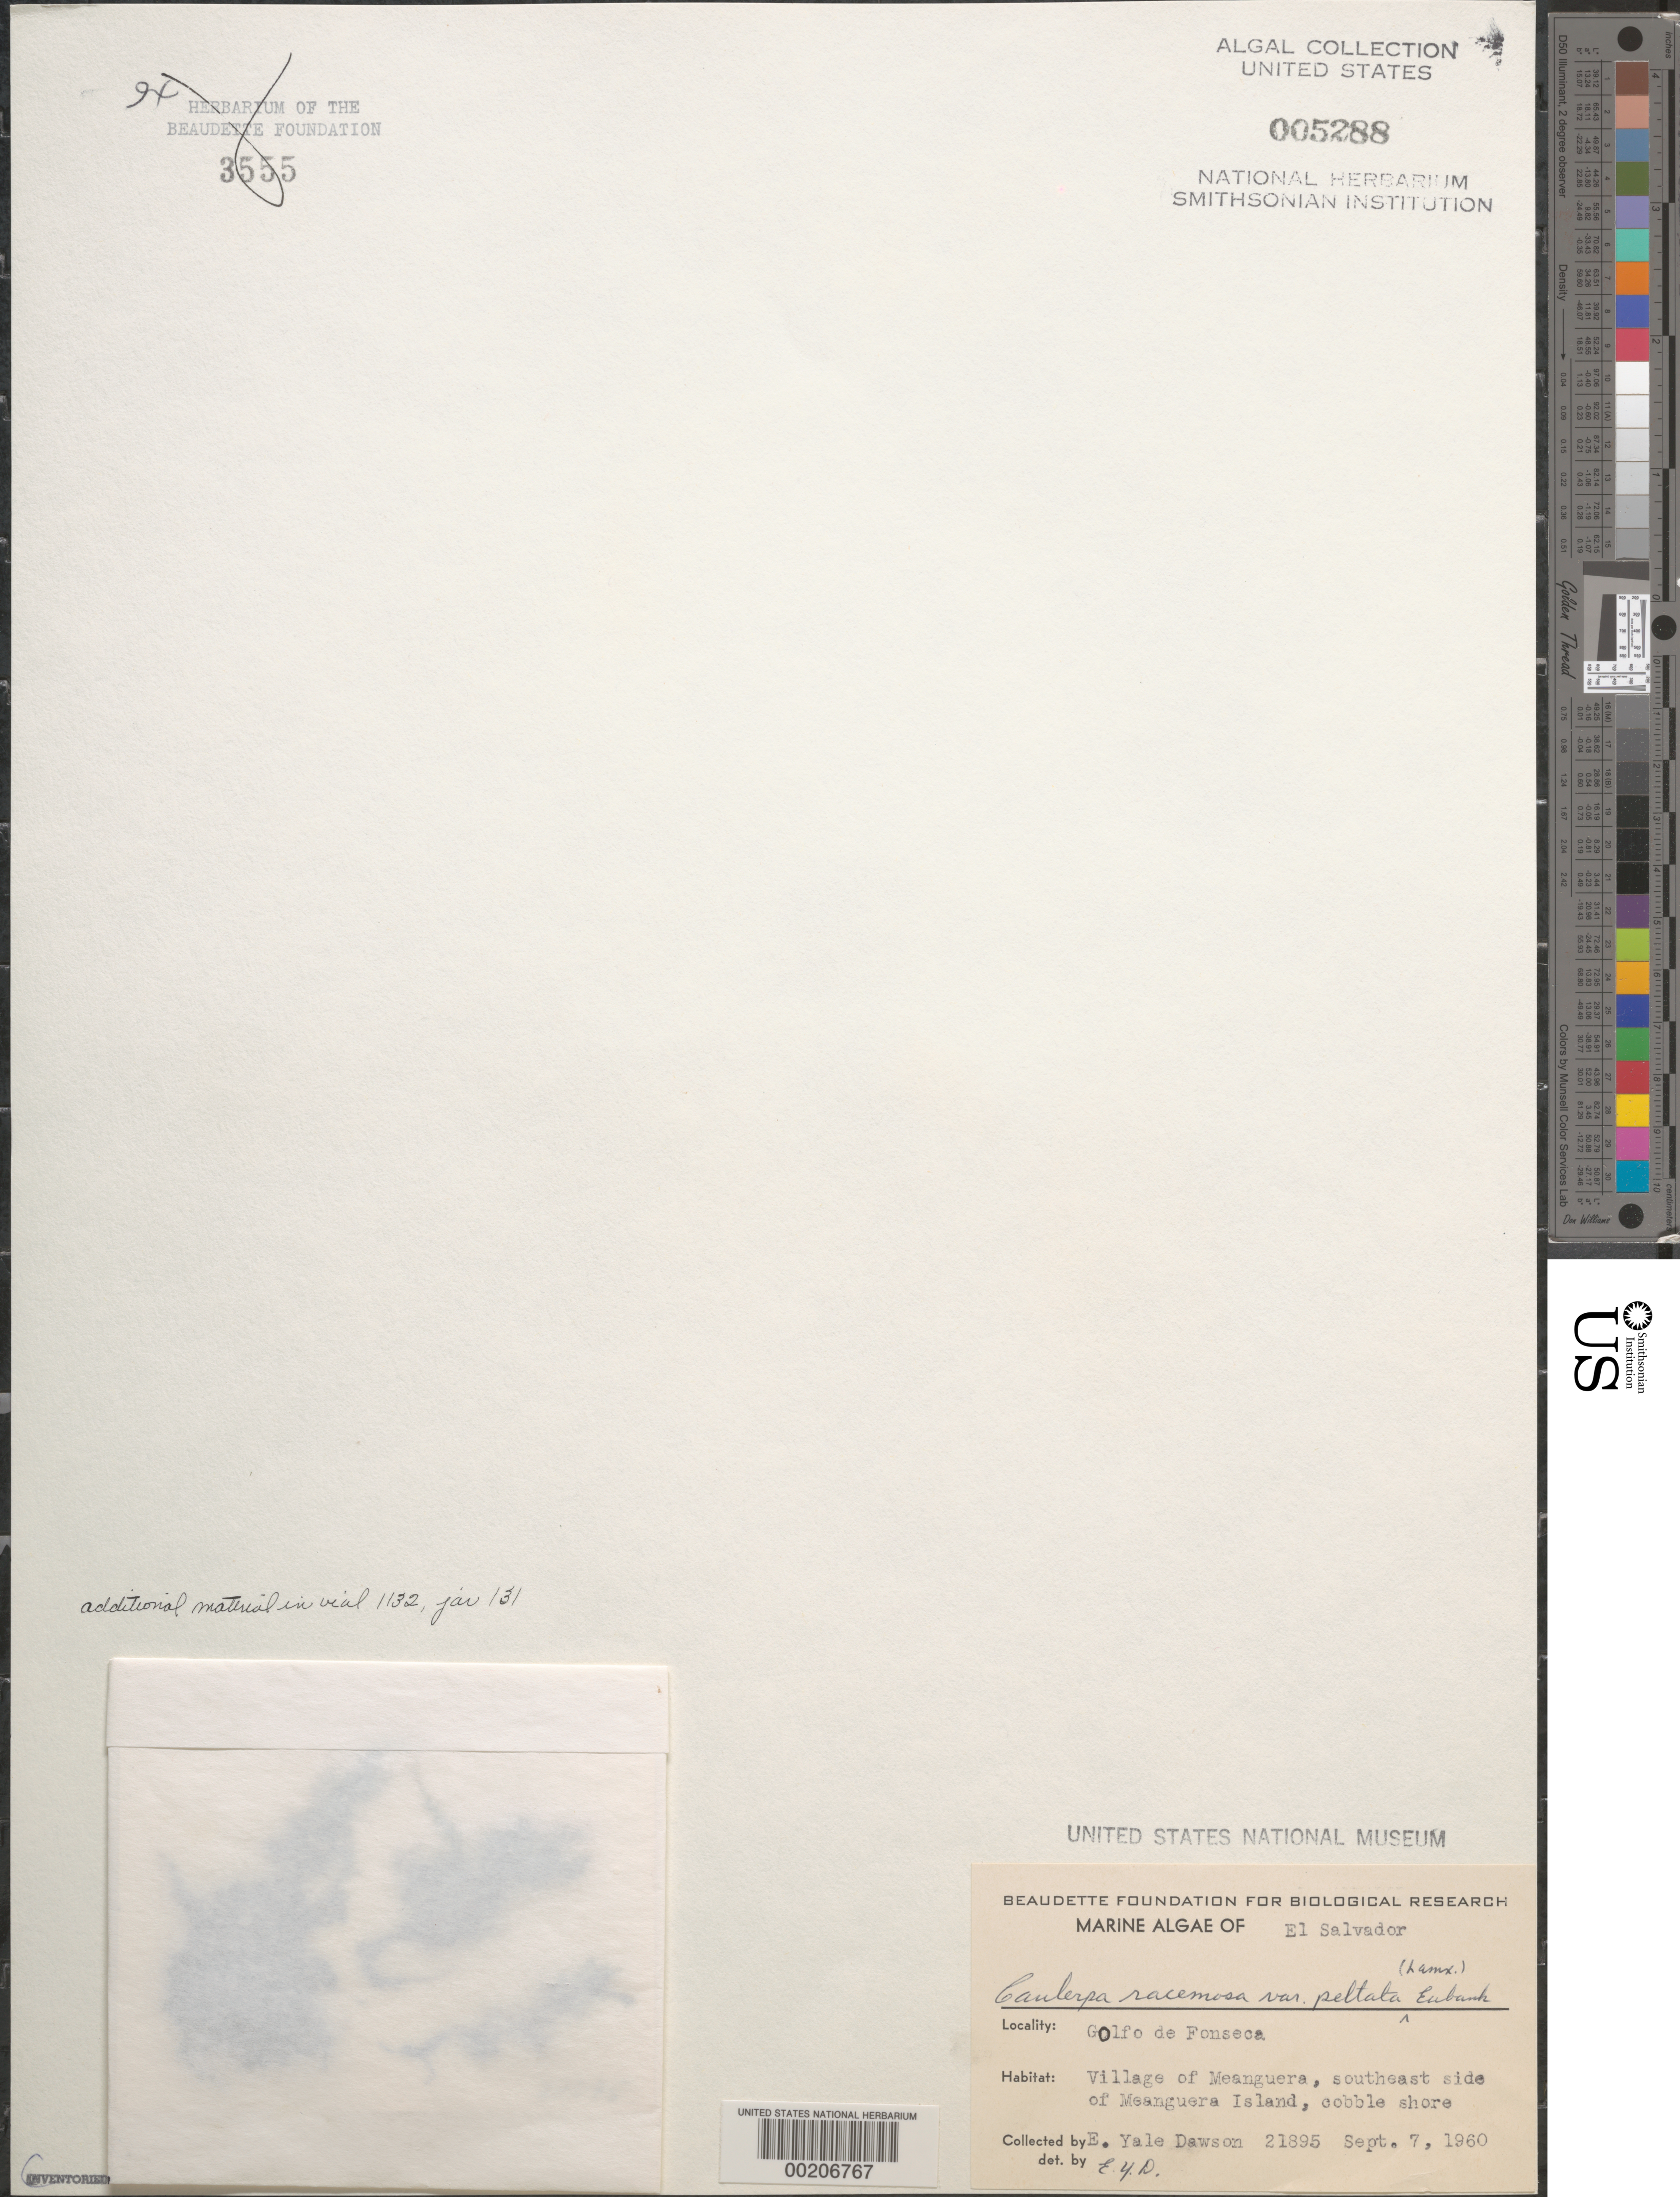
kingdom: Plantae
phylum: Chlorophyta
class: Ulvophyceae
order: Bryopsidales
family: Caulerpaceae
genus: Caulerpa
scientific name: Caulerpa racemosa var. peltata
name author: (J.V.Lamouroux) Eubank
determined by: Dawson, E. Y.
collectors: E. Y. Dawson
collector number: EYD 21895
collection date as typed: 07 Sep 1960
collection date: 1960-09-07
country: El Salvador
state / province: La Unión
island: Isla Meanguera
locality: Meanguera, Golfo de Fonseca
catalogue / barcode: US 5288